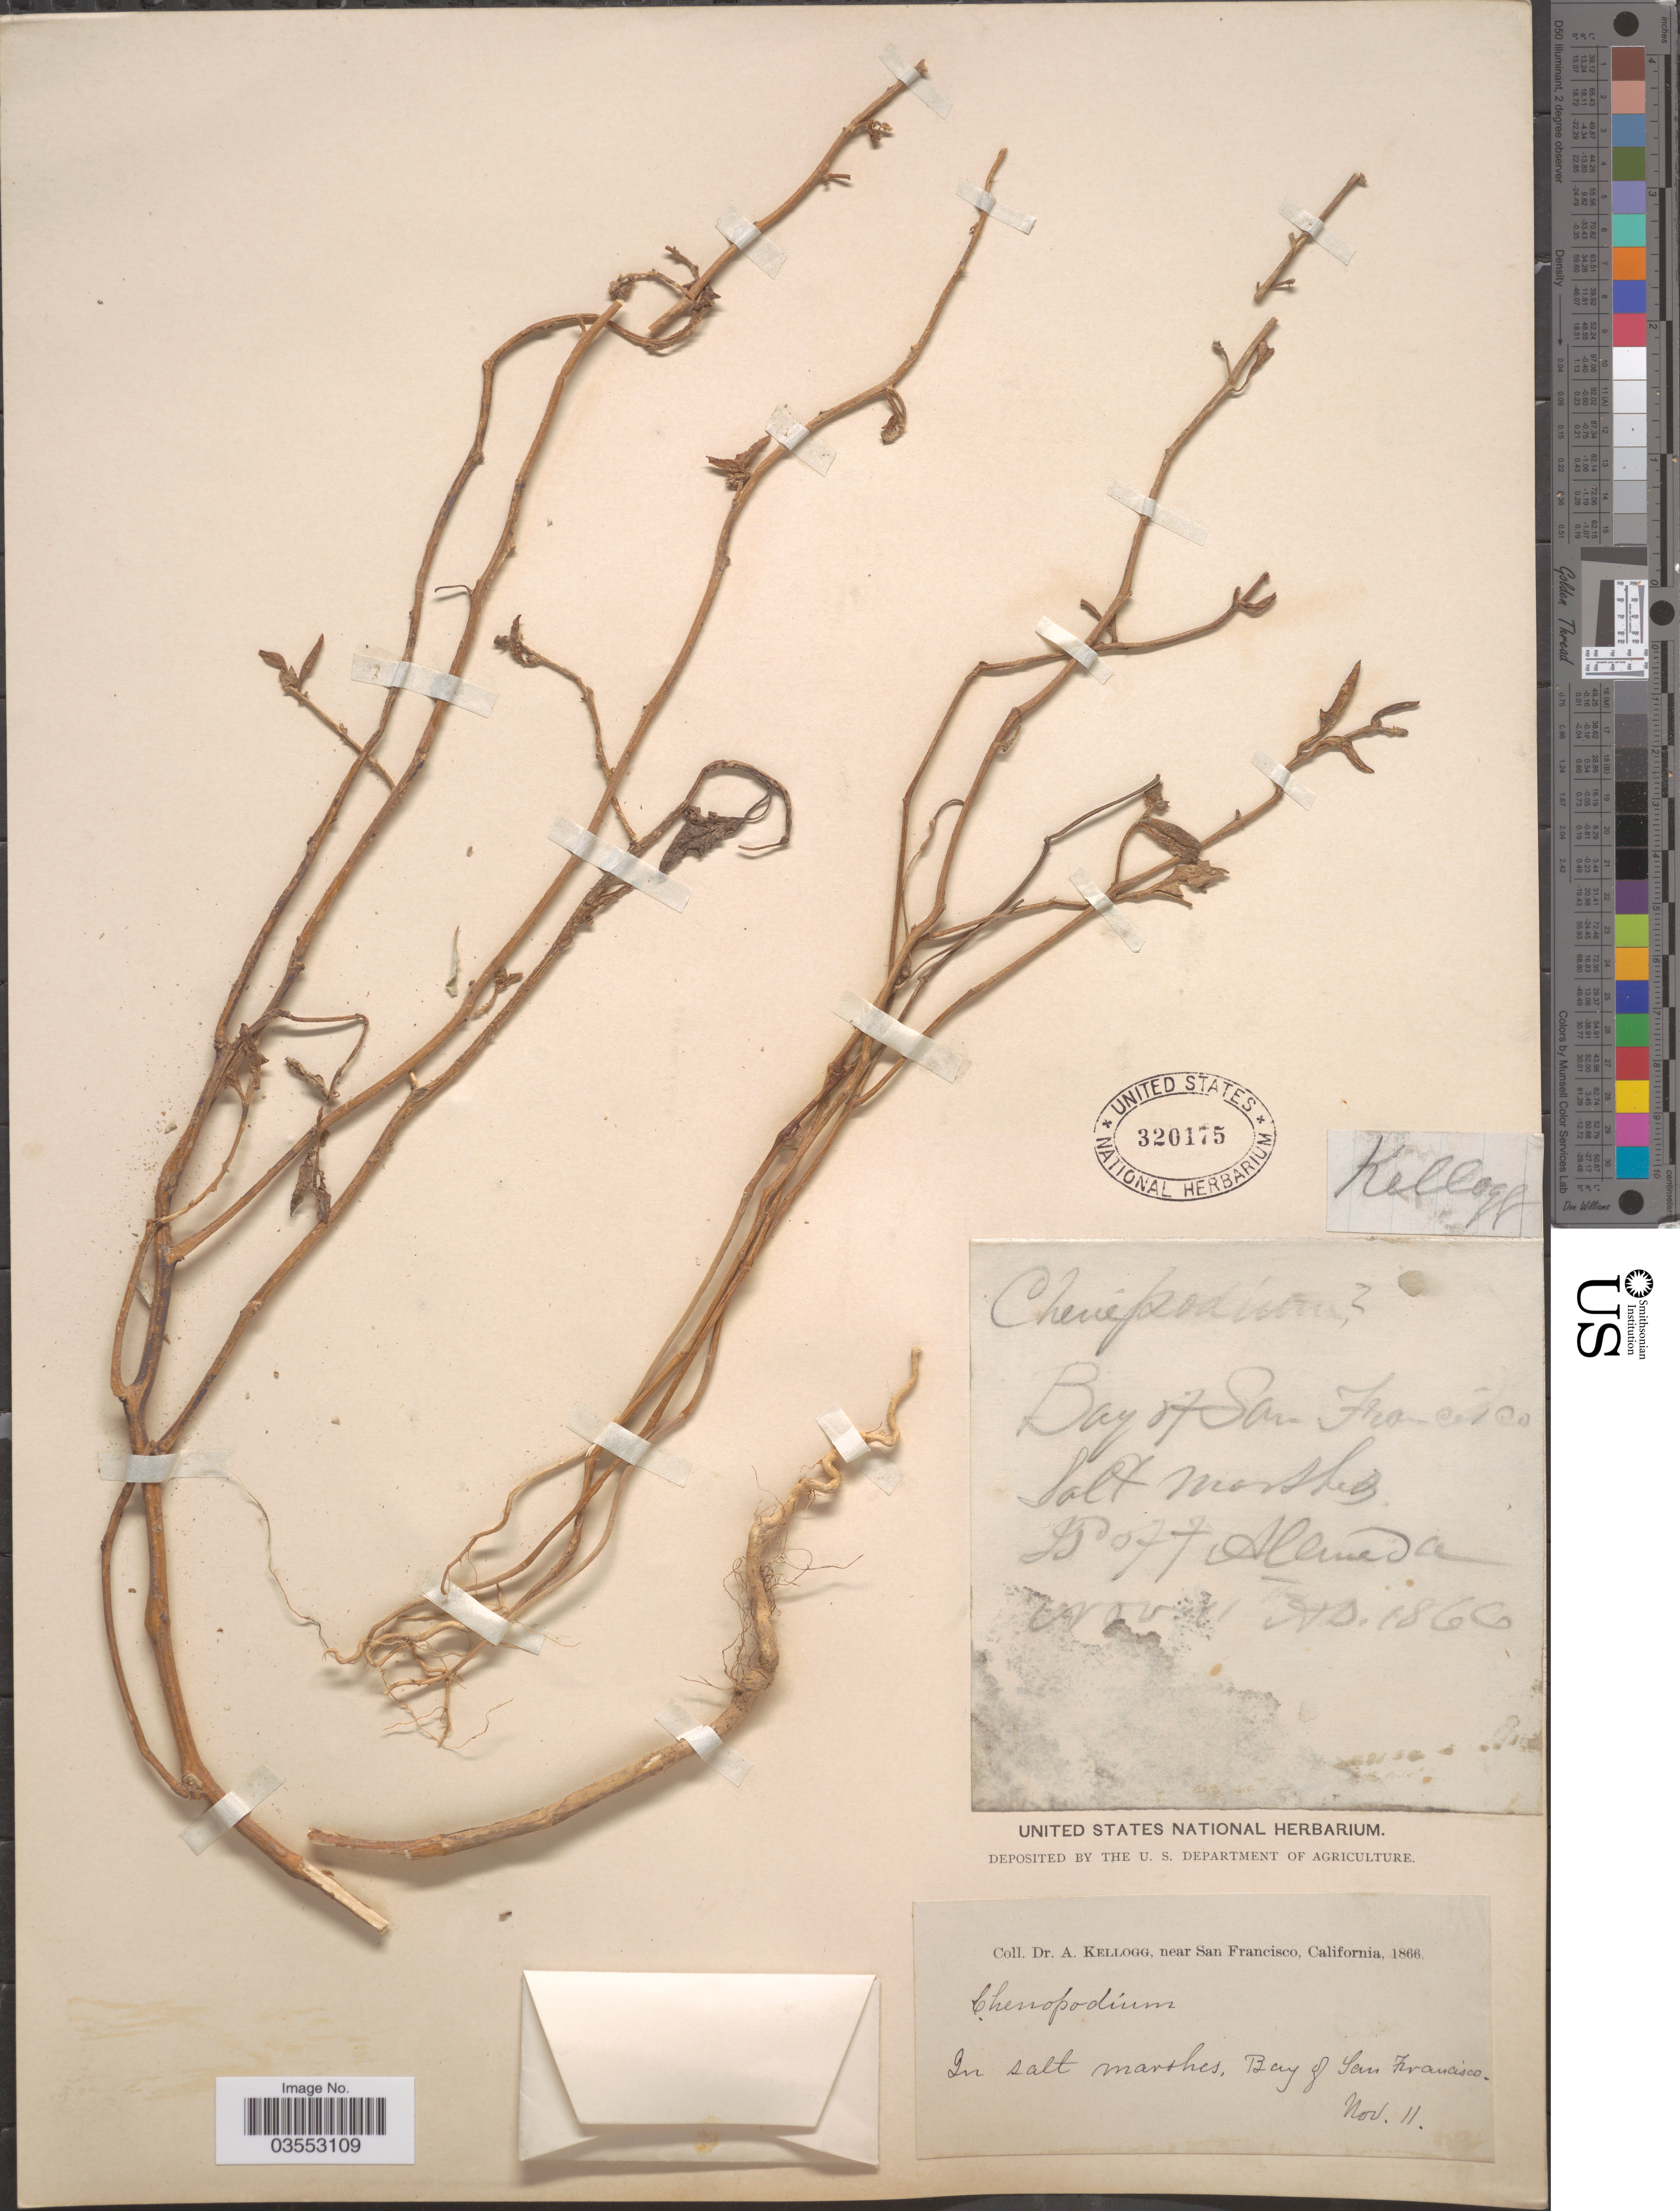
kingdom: Plantae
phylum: Tracheophyta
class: Magnoliopsida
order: Caryophyllales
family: Amaranthaceae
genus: Atriplex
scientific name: Atriplex sp.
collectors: A. Kellogg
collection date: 1866-11-11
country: United States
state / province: California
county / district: San Francisco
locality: Near San Francisco. In salt marshes, Bay of San Francisco.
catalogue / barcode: US 320175